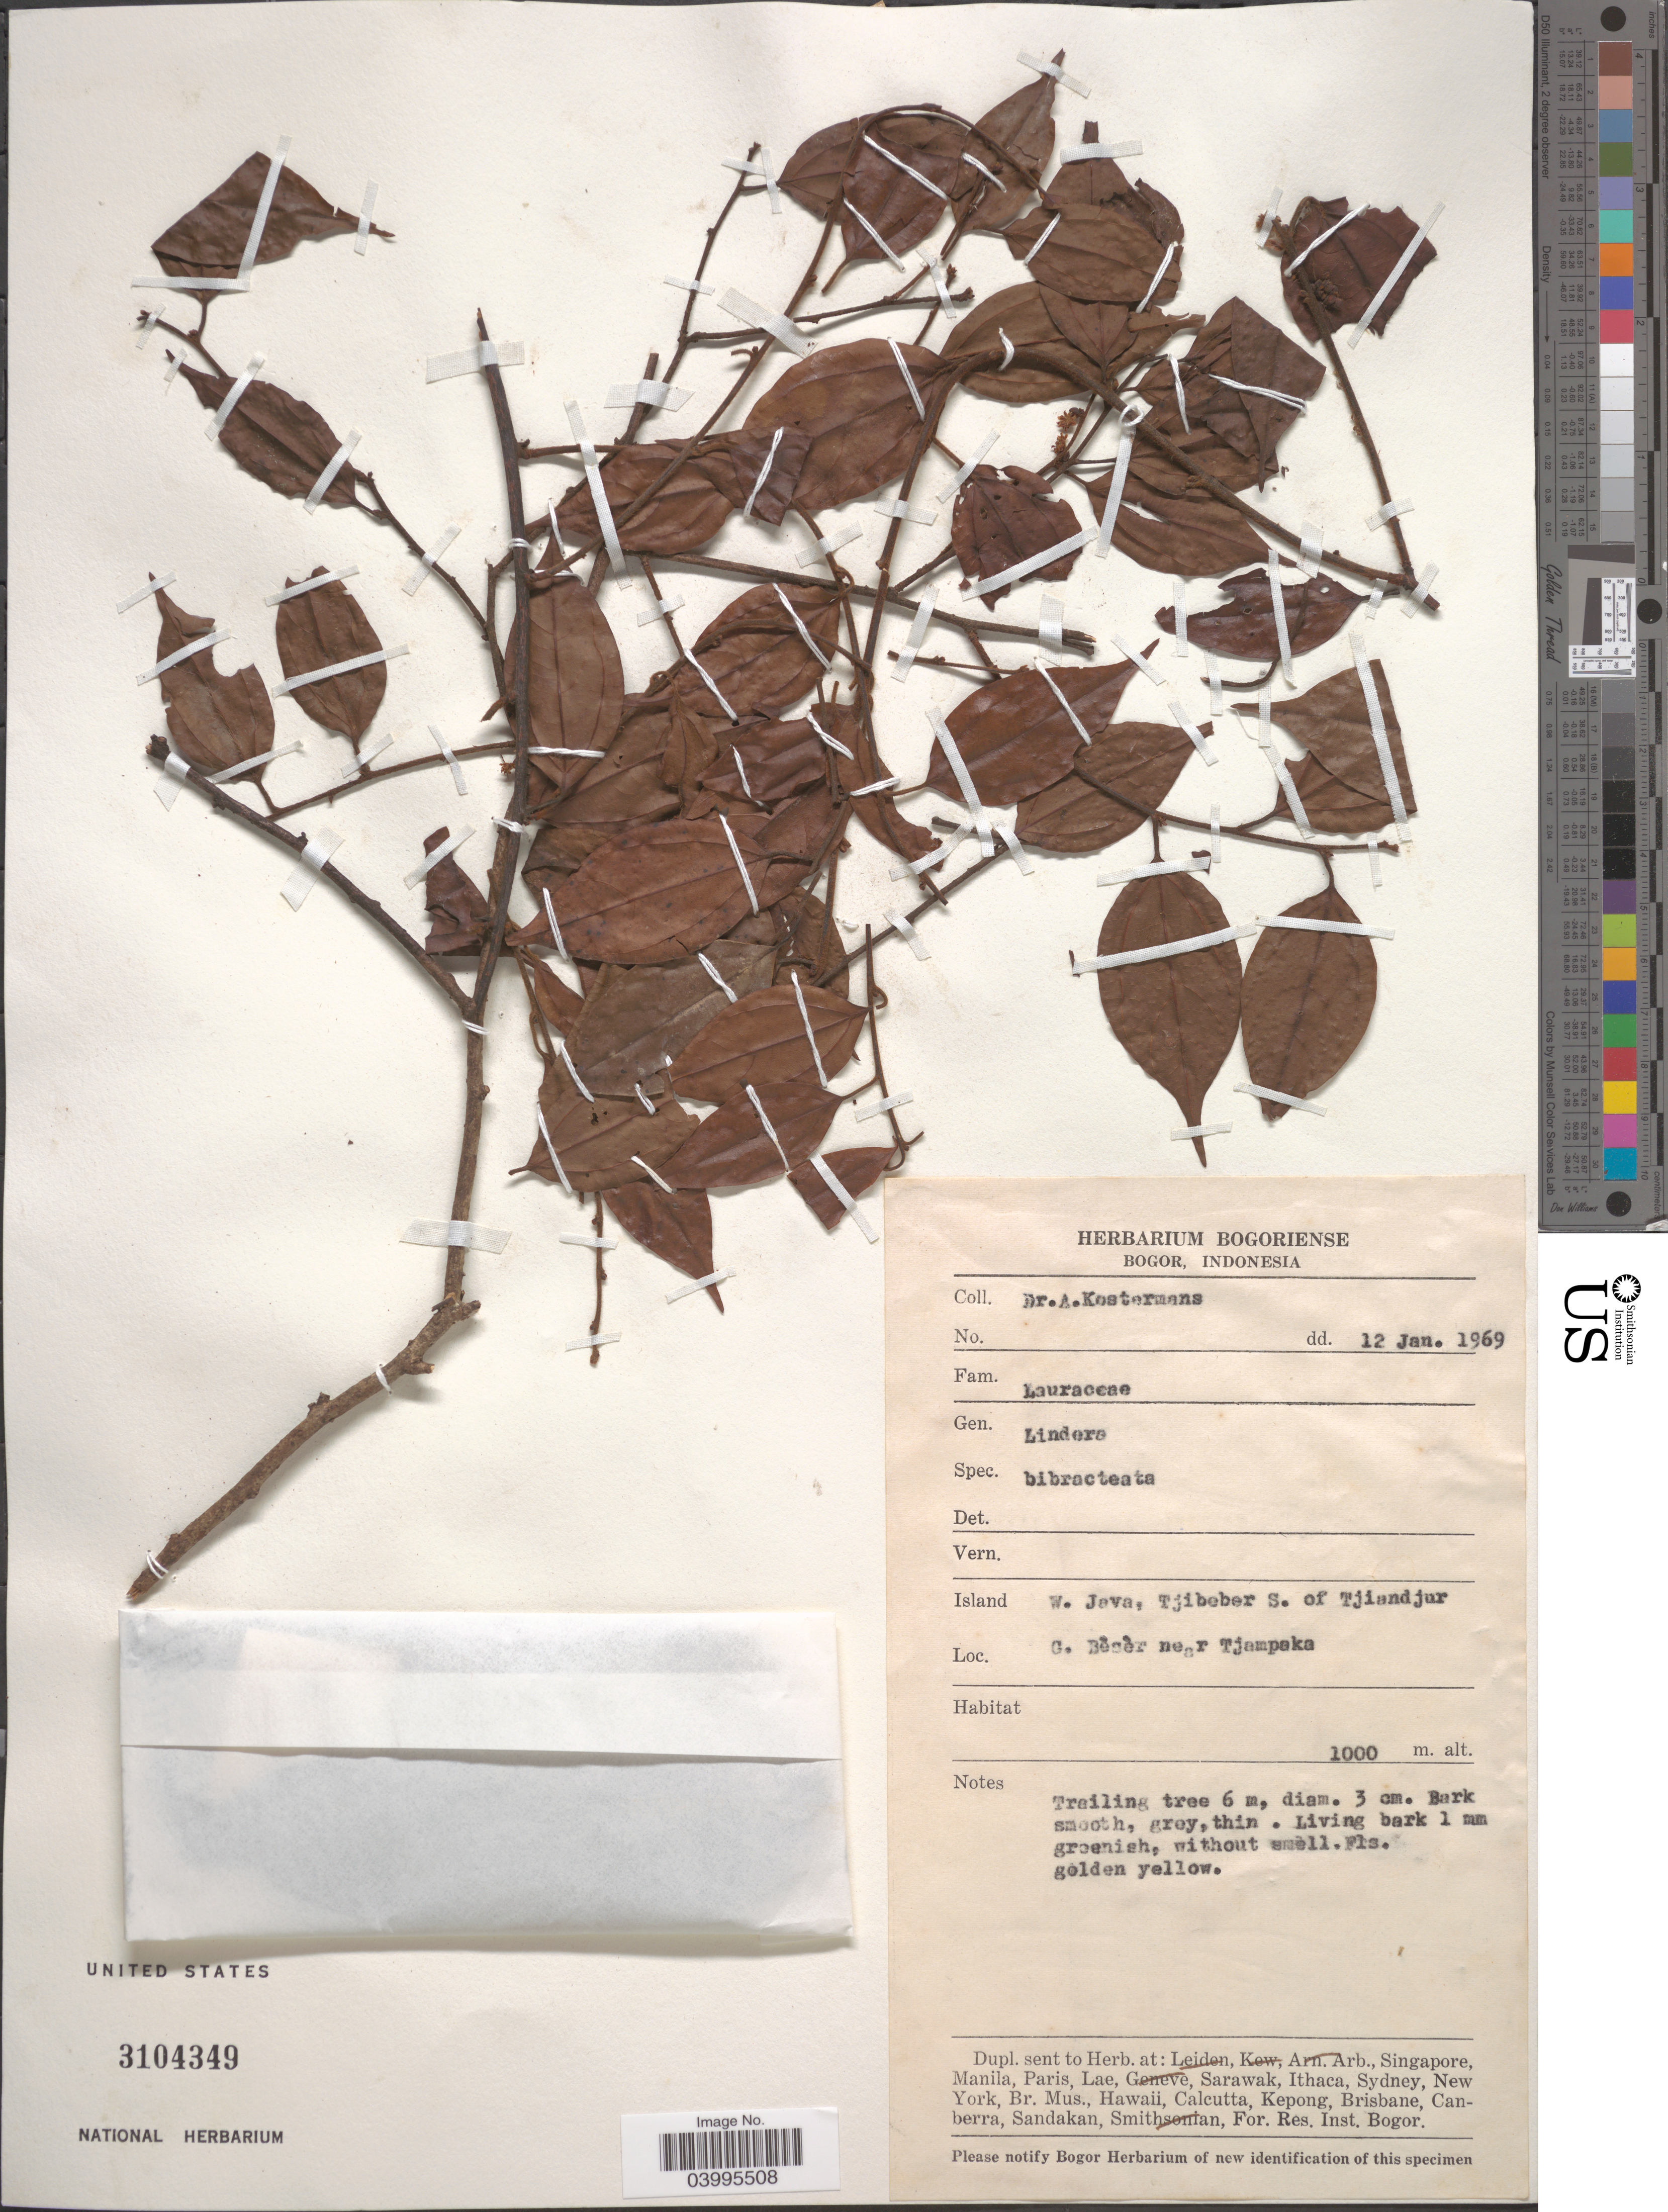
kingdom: Plantae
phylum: Tracheophyta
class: Magnoliopsida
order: Laurales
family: Lauraceae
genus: Lindera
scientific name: Lindera bibracteata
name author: Boerl.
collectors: A. J. G. Kostermans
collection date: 1969-01-12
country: Indonesia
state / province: Java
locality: Island. W. Java, Tjibeber S. of Tjiandjur. G. Bèsèr near Tjampeka.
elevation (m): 1000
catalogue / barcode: US 3104349